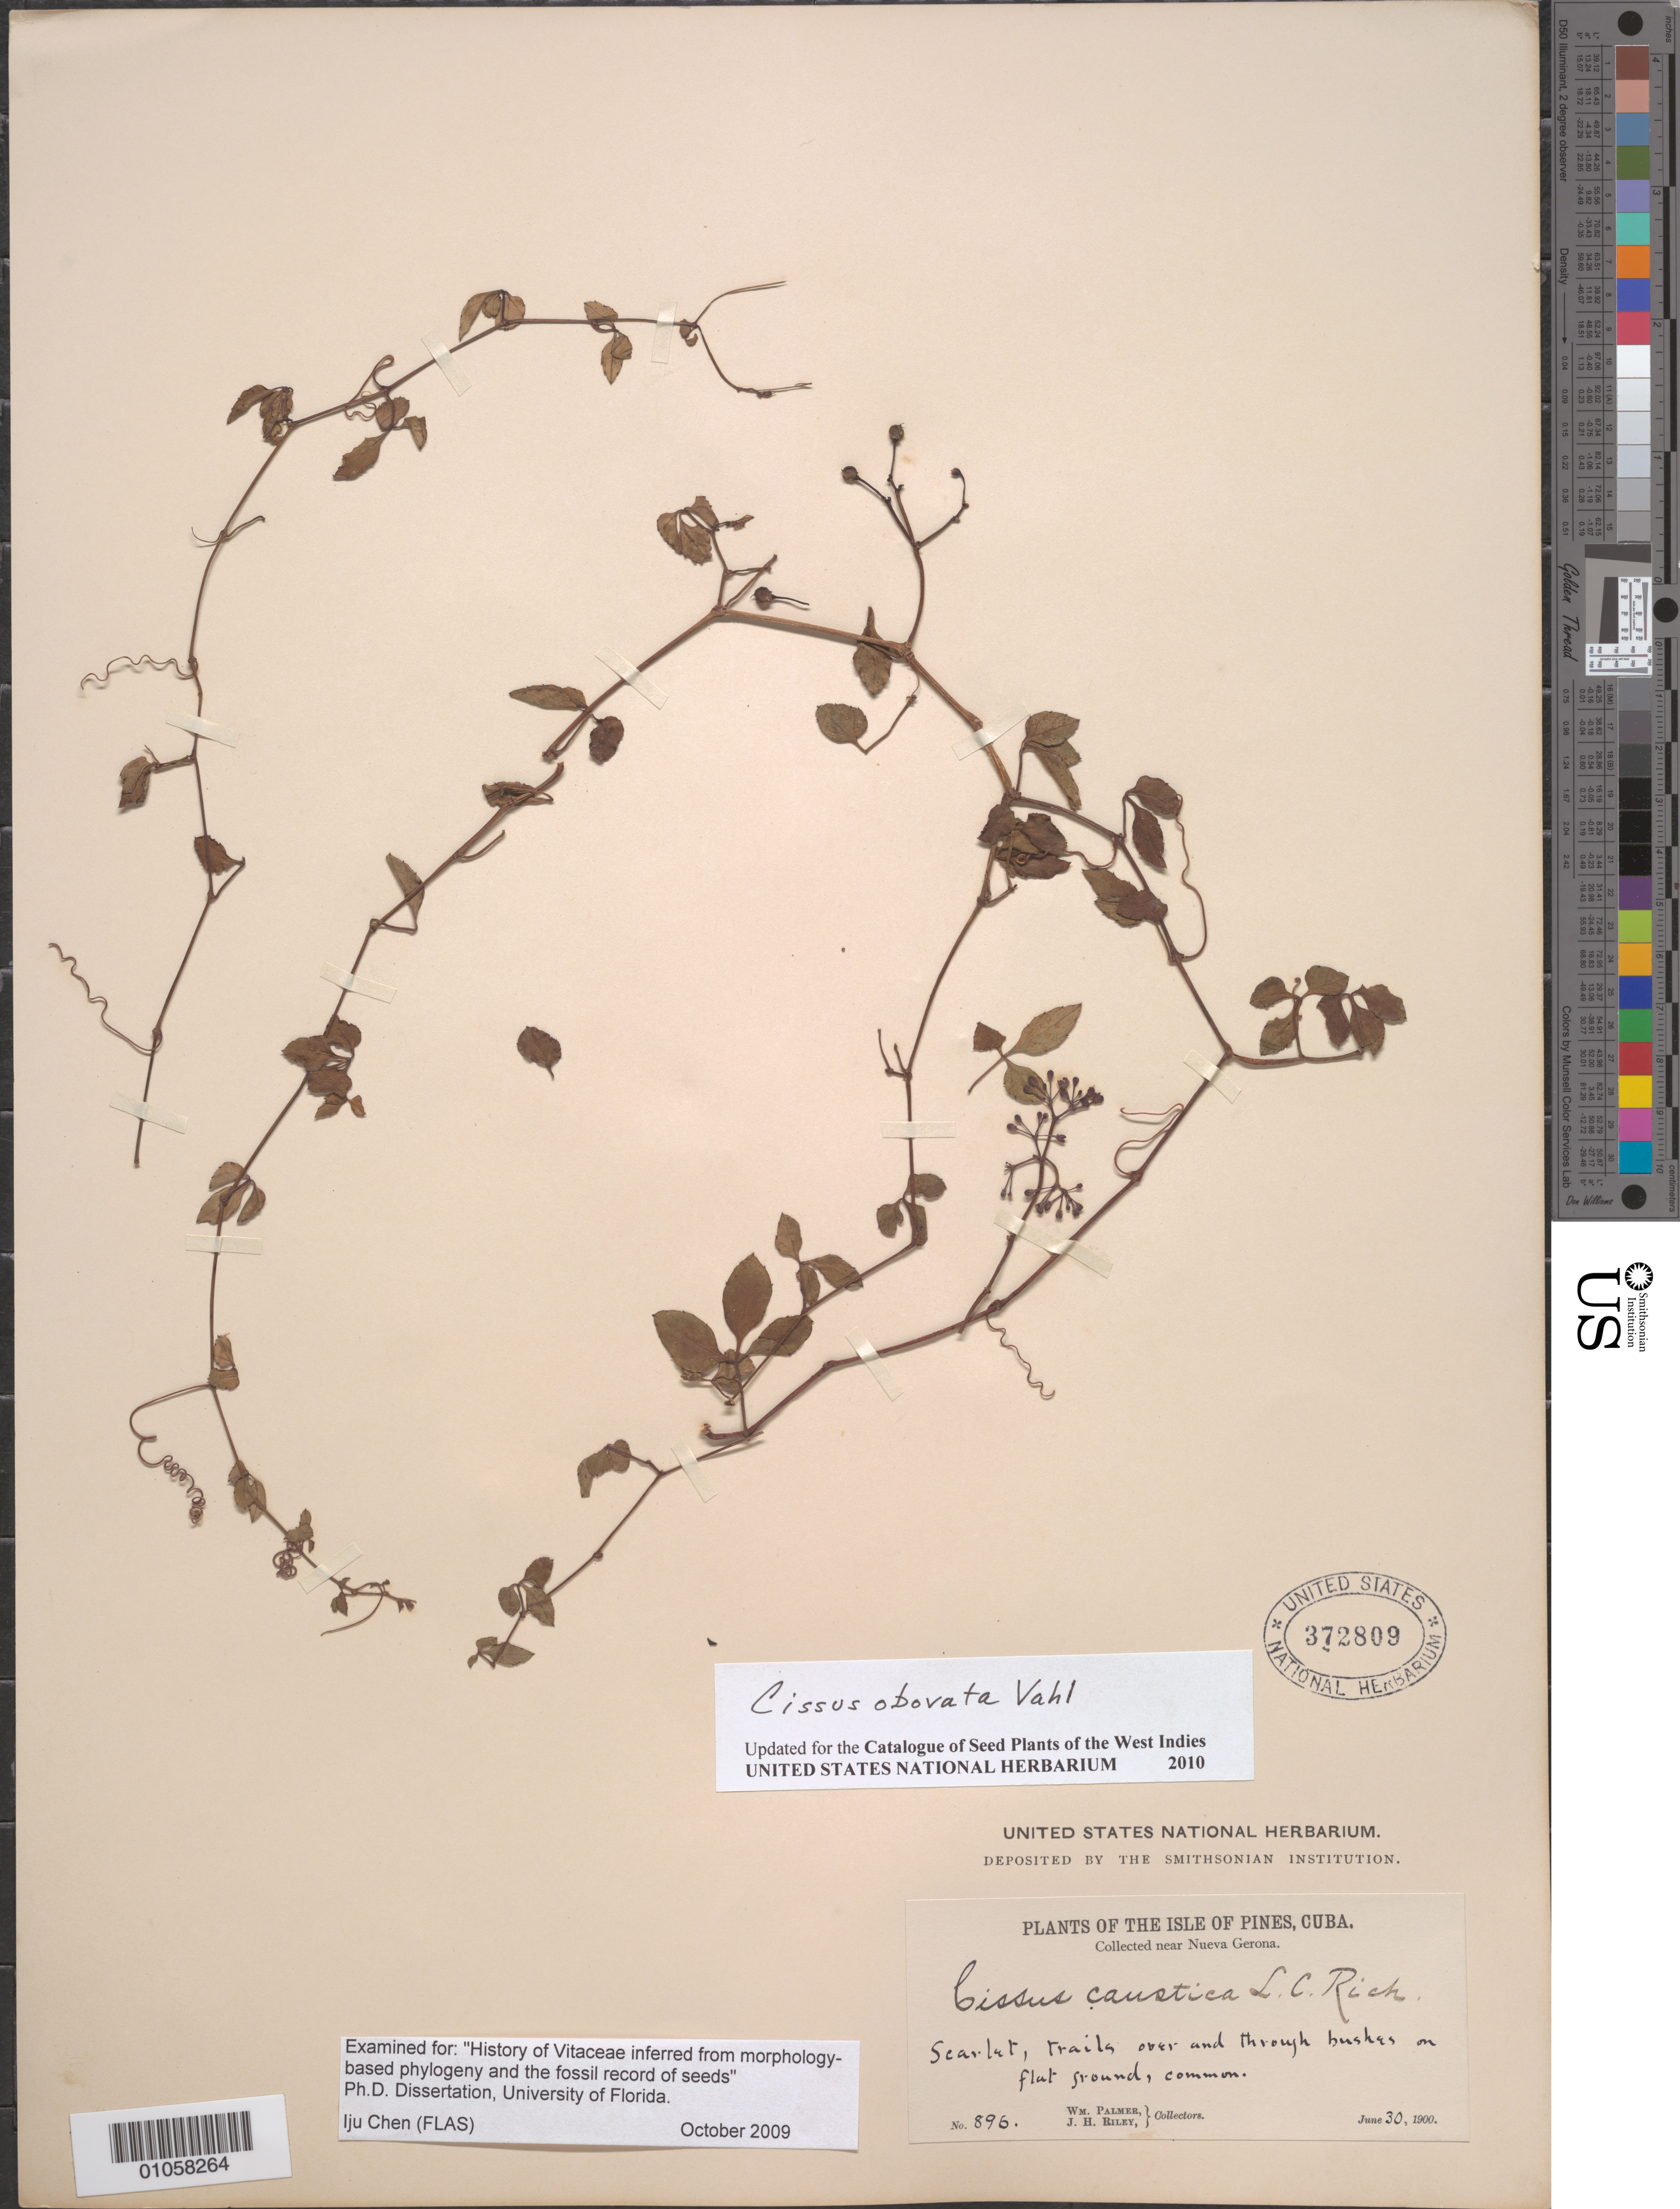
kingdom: Plantae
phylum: Tracheophyta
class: Magnoliopsida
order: Vitales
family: Vitaceae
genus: Cissus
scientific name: Cissus obovata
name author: Vahl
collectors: W. Palmer & J. H. Riley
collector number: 896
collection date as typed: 30 Jun 1900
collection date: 1900-06-30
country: Cuba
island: Isla de la Juventud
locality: Nueva Gerona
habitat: Trails over and through bushes on flat ground, common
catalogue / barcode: US 372809